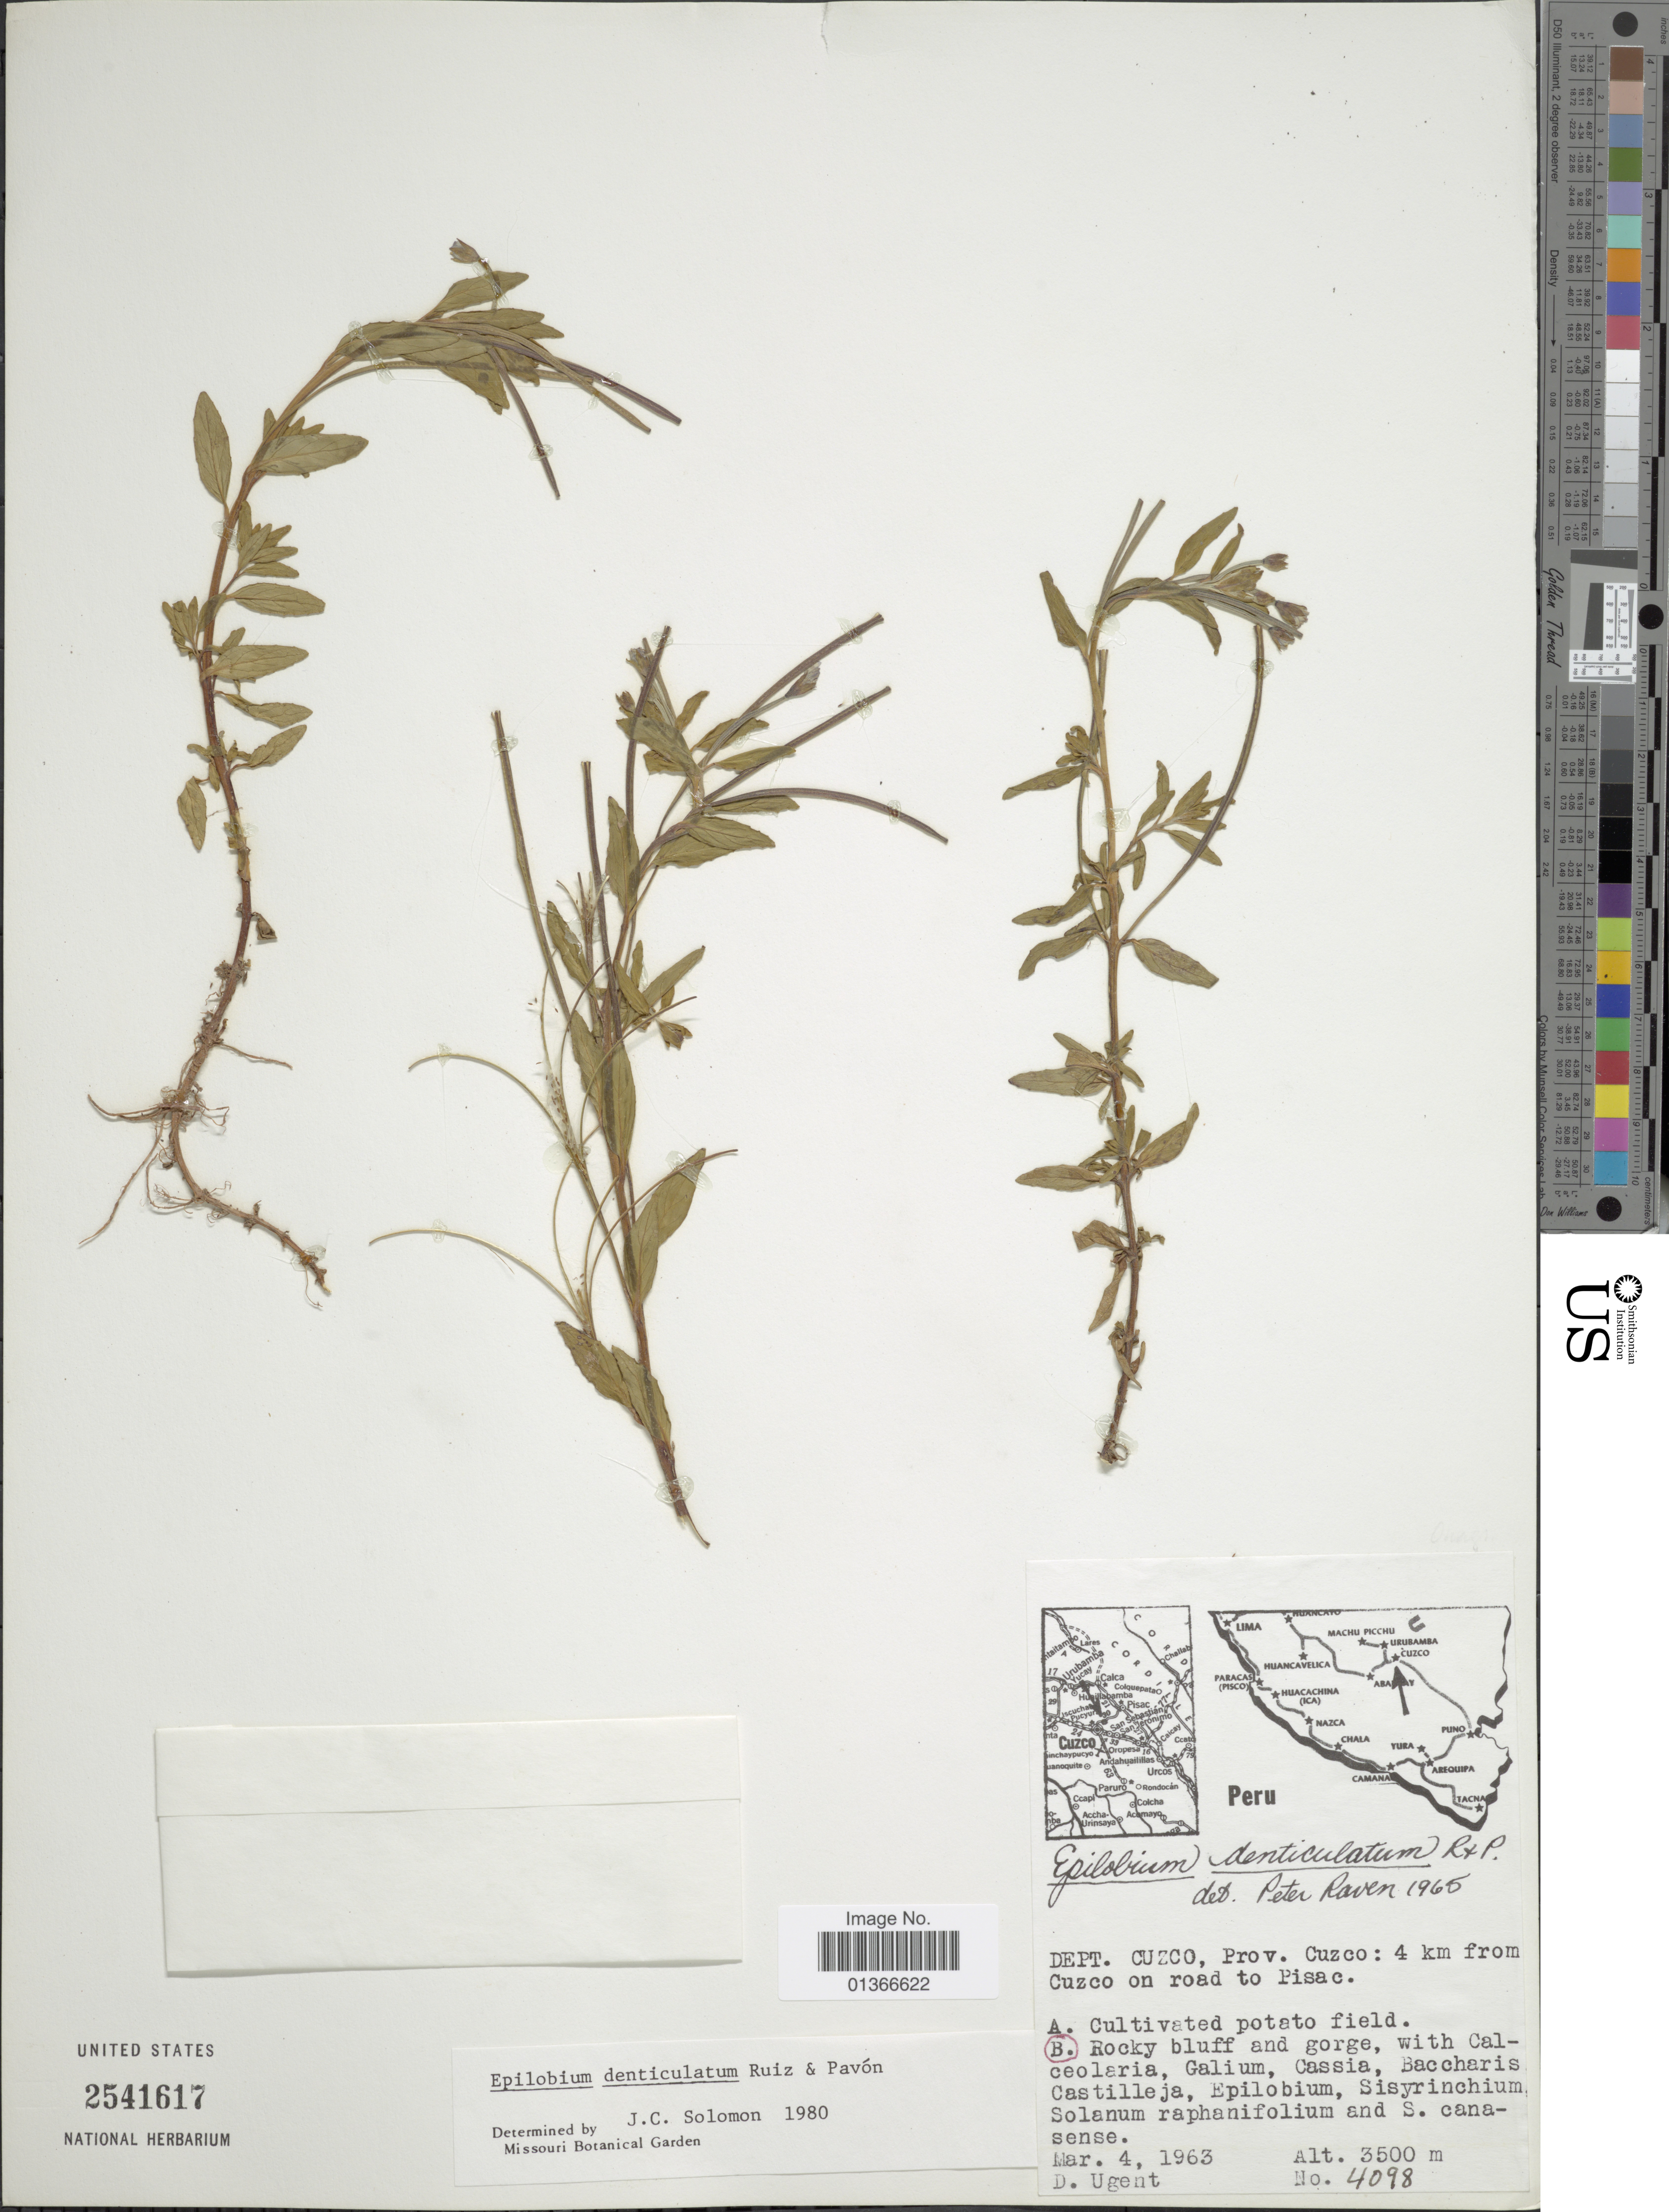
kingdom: Plantae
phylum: Tracheophyta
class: Magnoliopsida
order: Myrtales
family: Onagraceae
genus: Epilobium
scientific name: Epilobium denticulatum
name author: Ruiz & Pav.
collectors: D. Ugent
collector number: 4098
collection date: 1963-03-04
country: Peru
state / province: Cusco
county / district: Cusco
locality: Dept. Cuzco, Prov. Cuzco: 4 km from Cuzco on road to Pisac.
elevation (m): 3500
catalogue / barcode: US 2541617